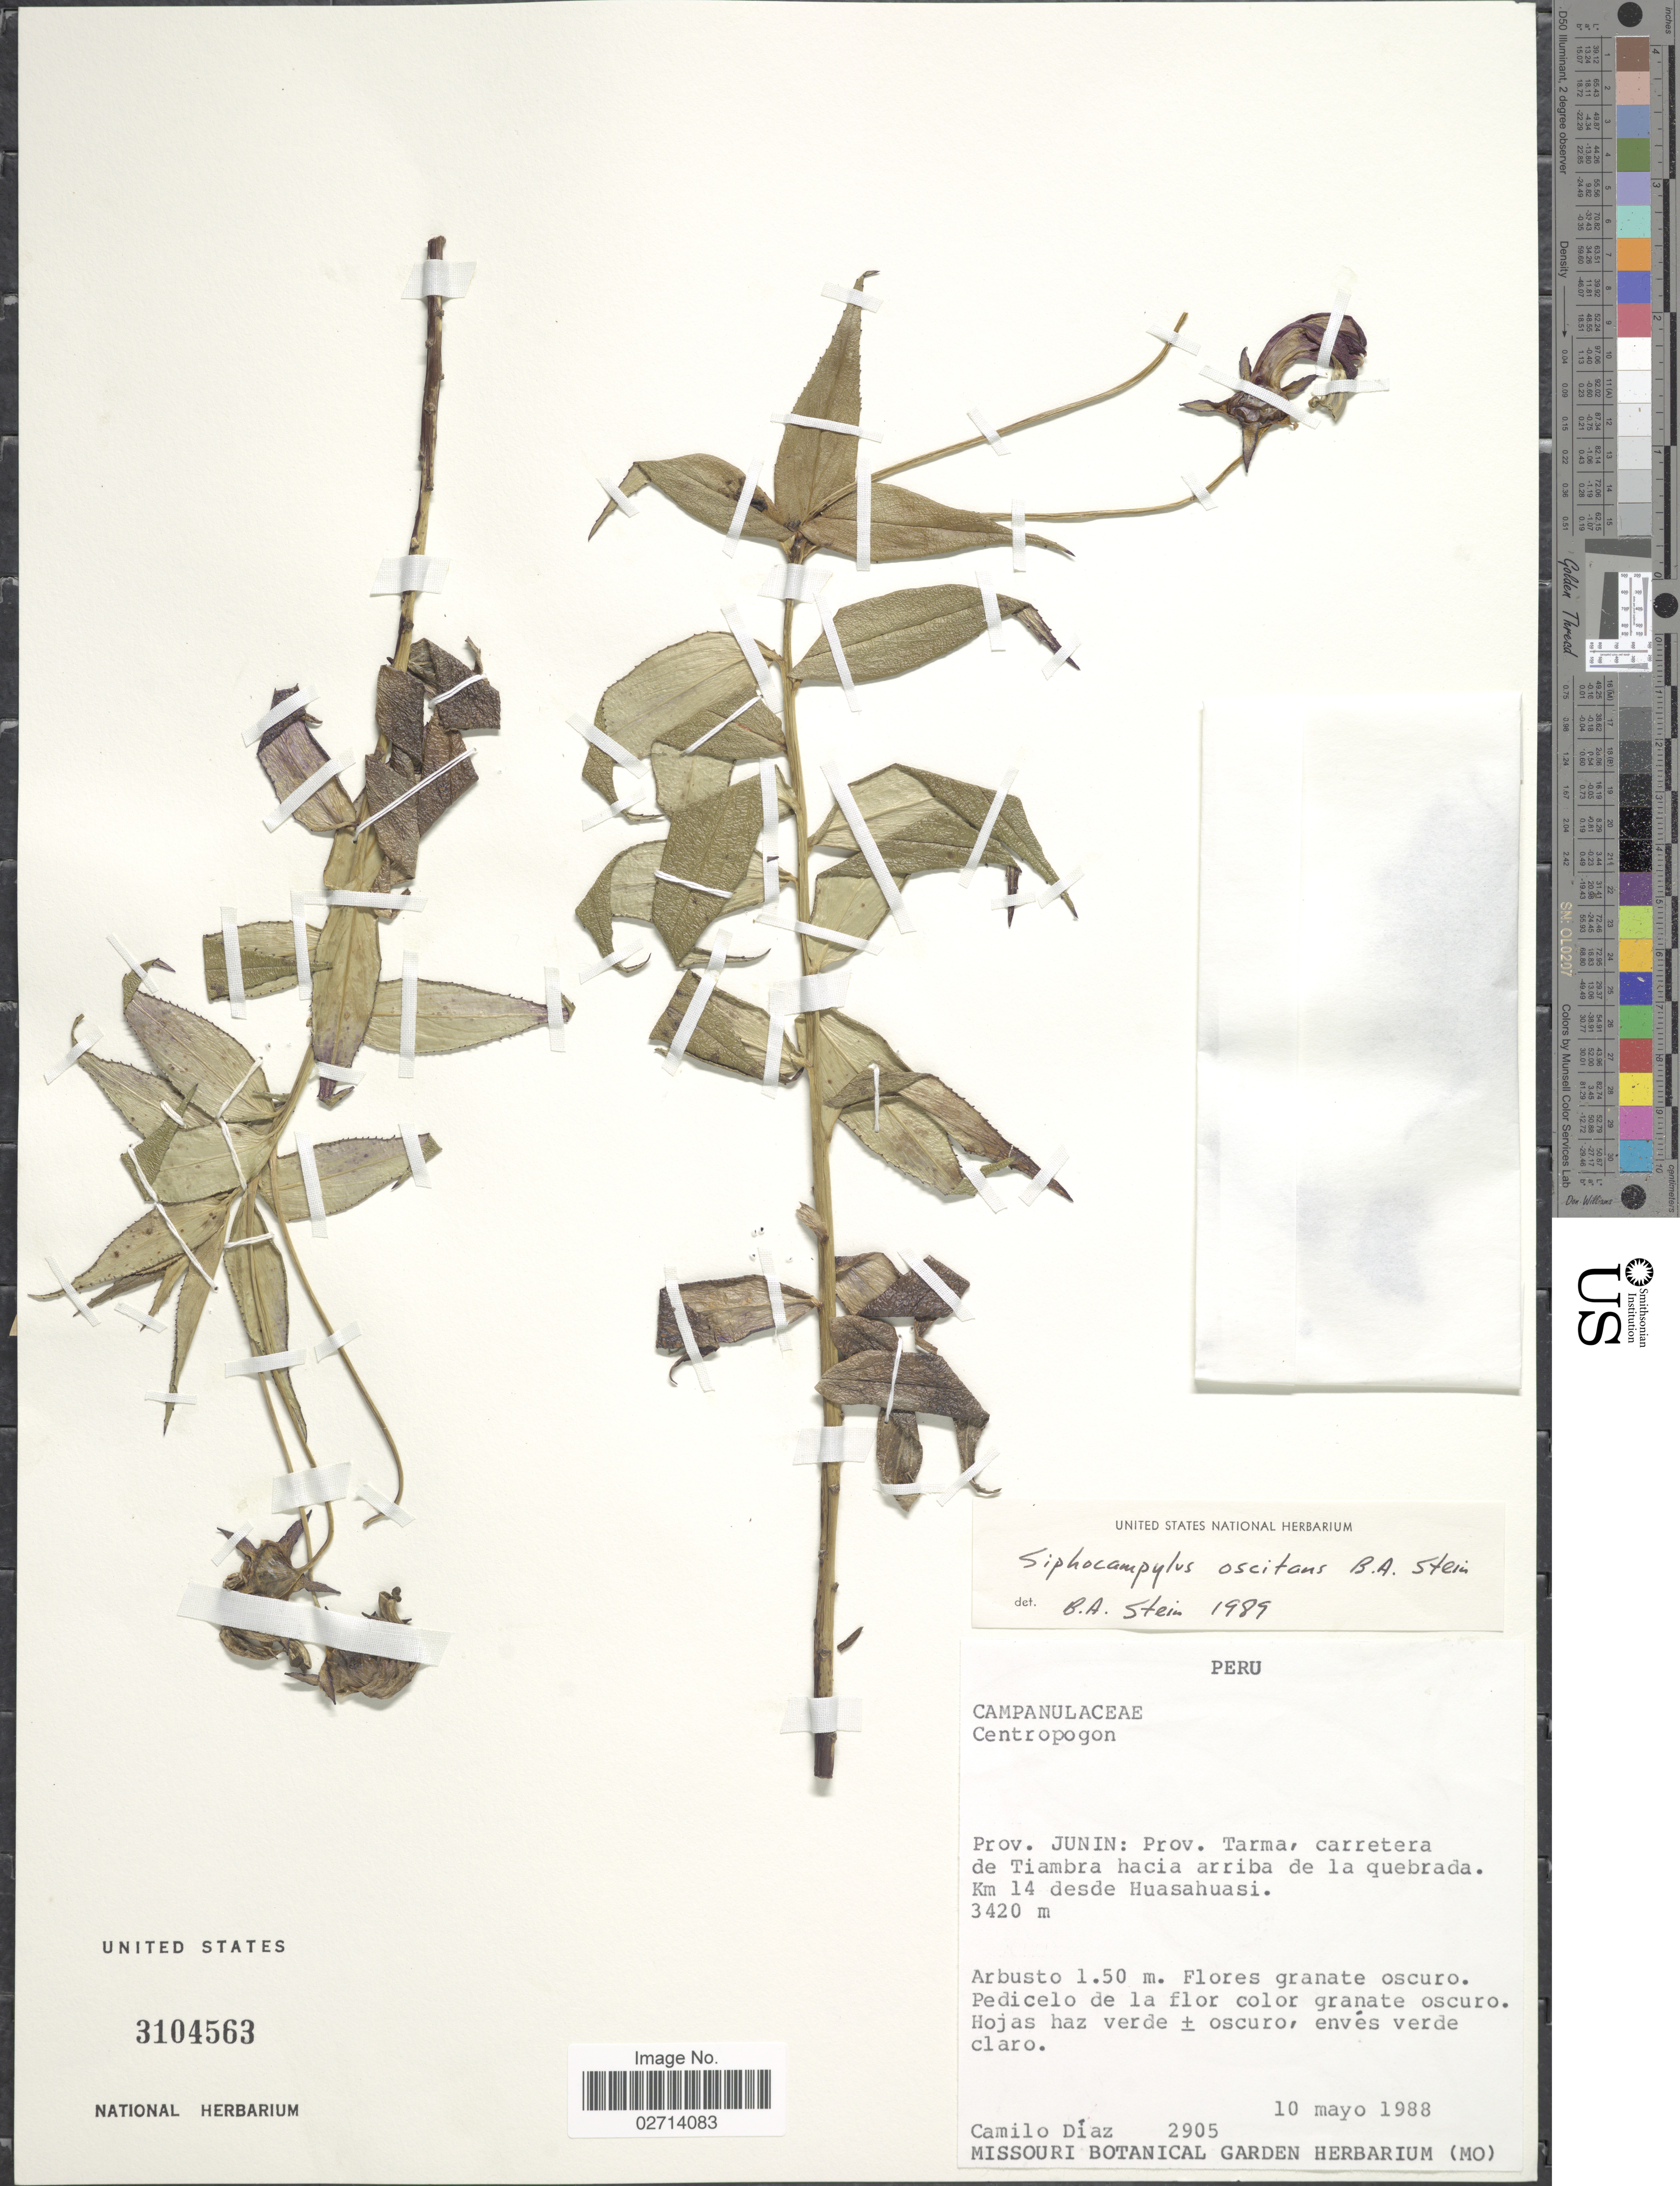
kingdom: Plantae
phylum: Tracheophyta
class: Magnoliopsida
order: Asterales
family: Campanulaceae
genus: Siphocampylus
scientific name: Siphocampylus oscitans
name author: B.A. Stein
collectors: C. Díaz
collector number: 2905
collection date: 1988-05-10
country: Peru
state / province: Junín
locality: Prov. Tarma, carretera de Tiambra hacia arriba de la quebrada, Km 14 desde Huasahuasi.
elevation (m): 3420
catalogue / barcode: US 3104563